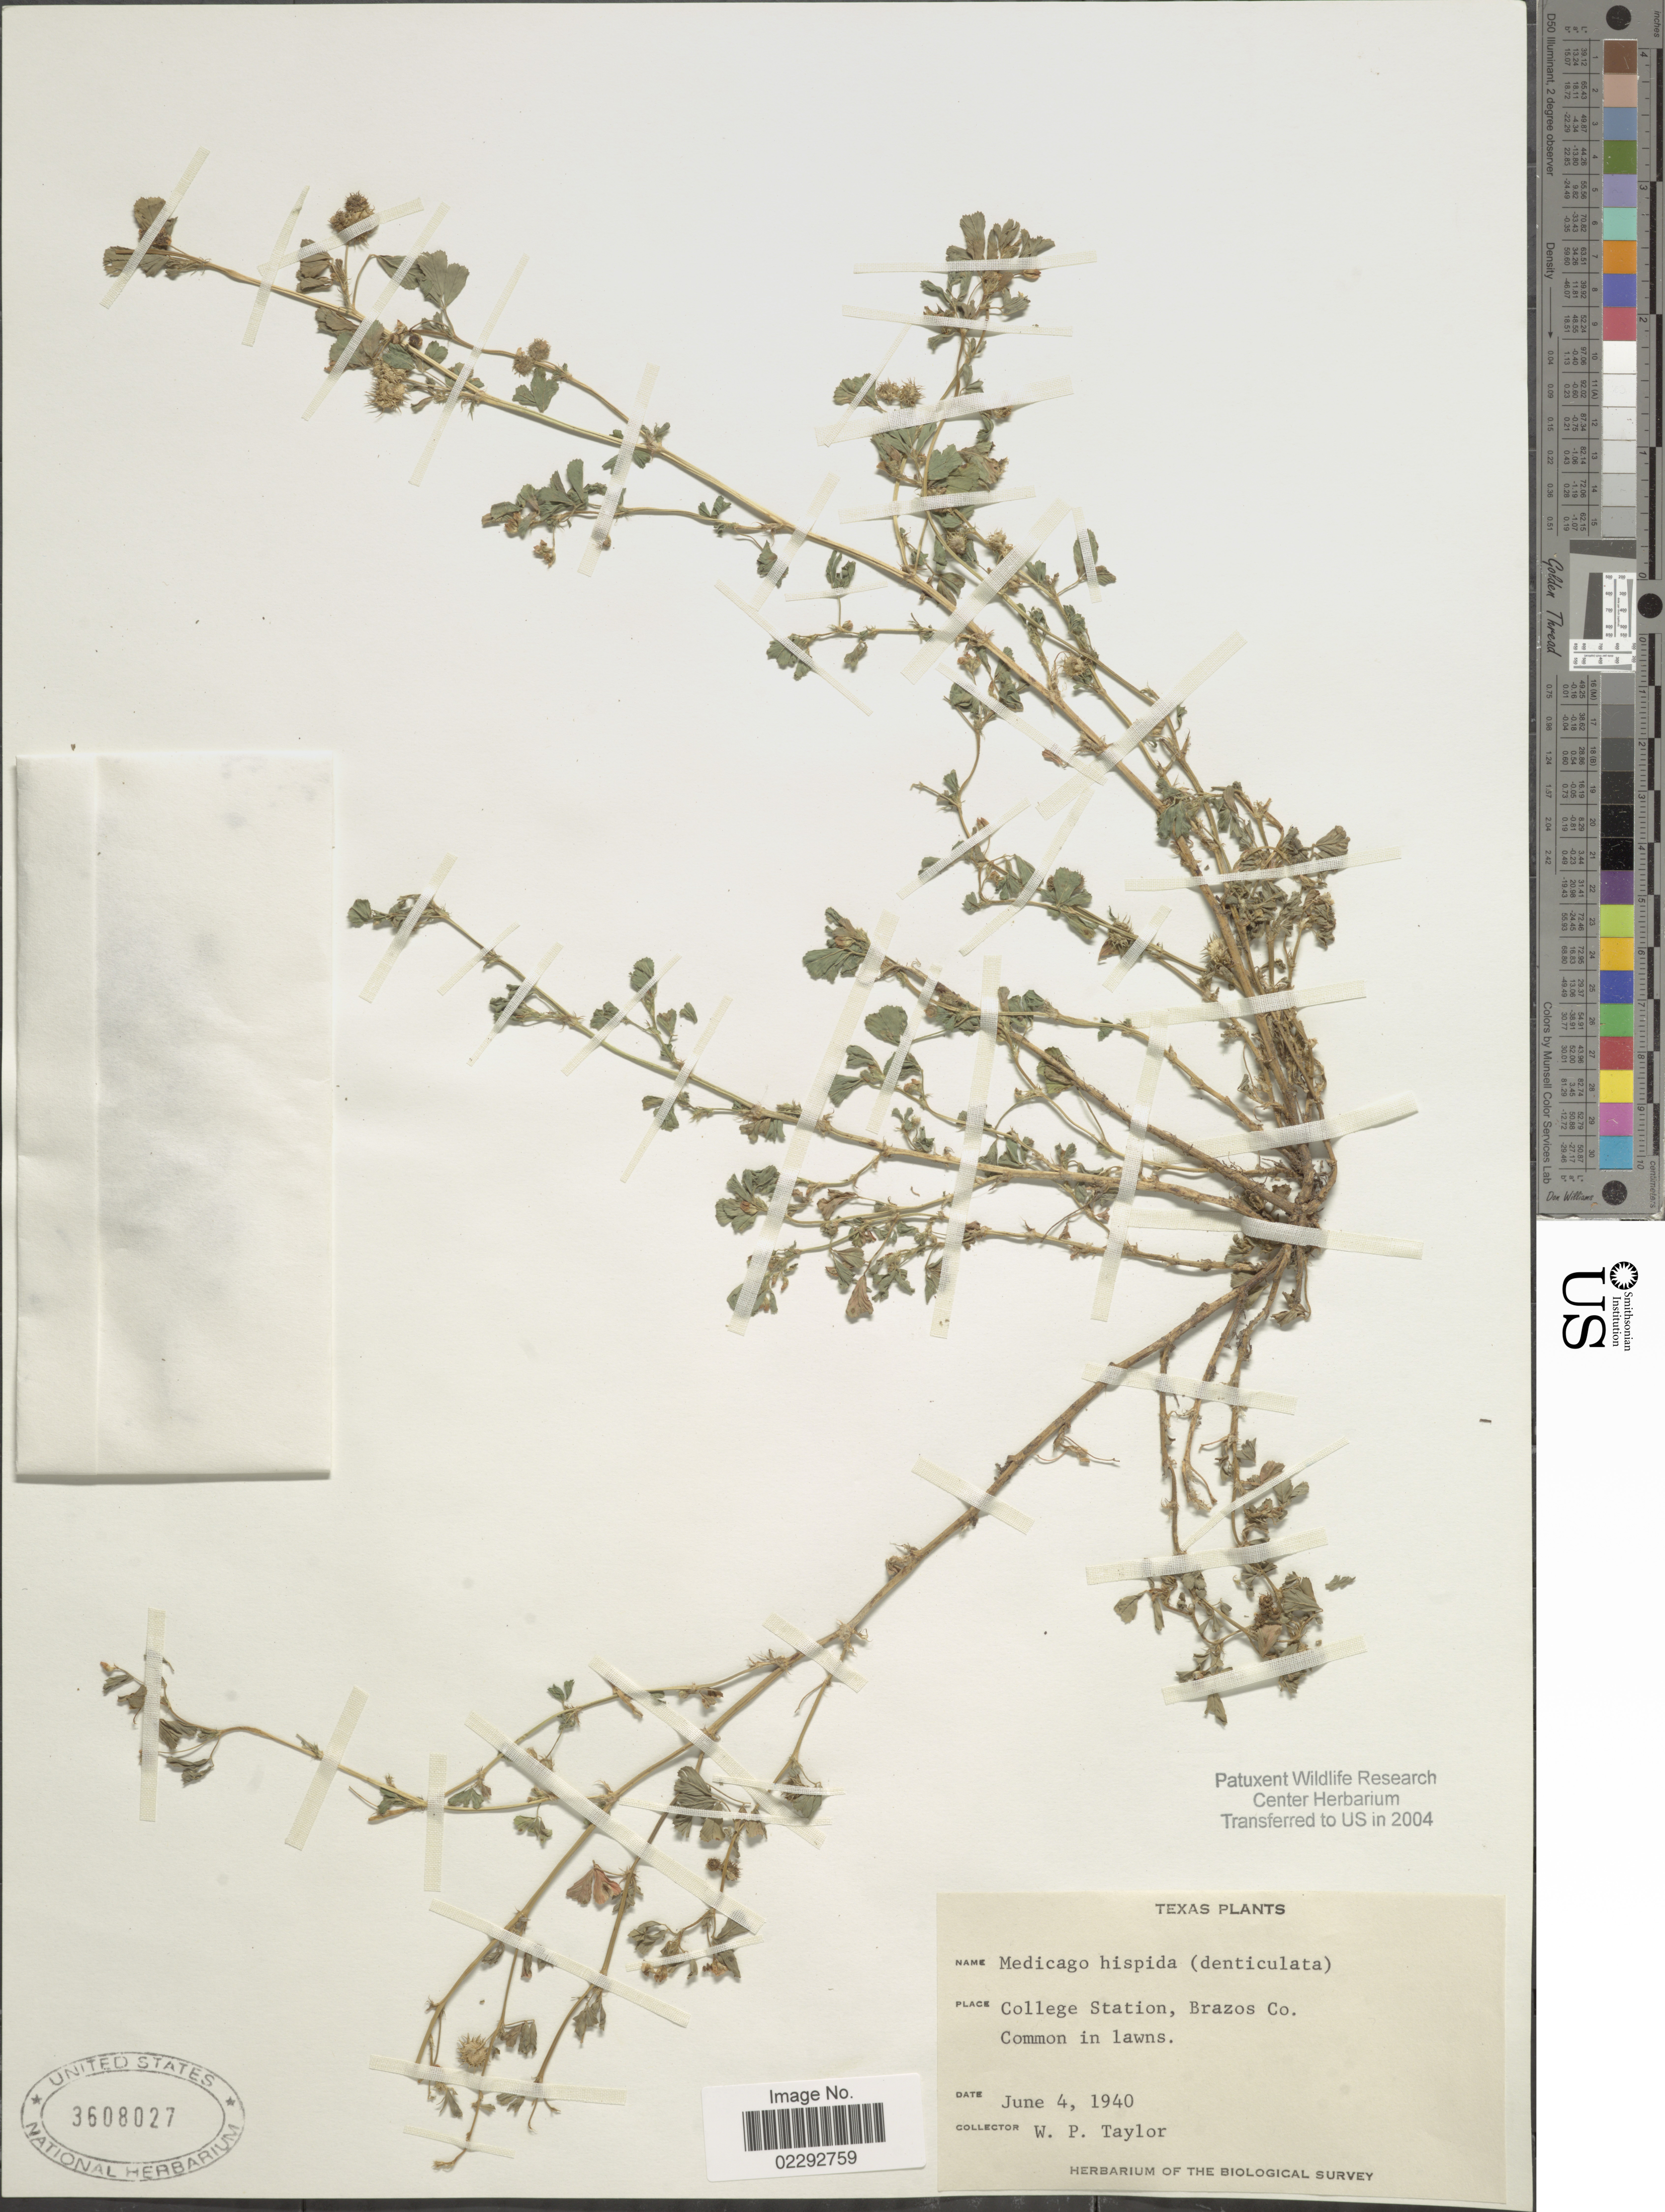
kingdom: Plantae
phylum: Tracheophyta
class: Magnoliopsida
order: Fabales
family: Fabaceae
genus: Medicago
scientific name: Medicago hispida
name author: Gaertn.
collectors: W. P. Taylor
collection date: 1940-06-04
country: United States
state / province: Texas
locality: College Station, Brazos Co.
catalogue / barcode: US 3608027